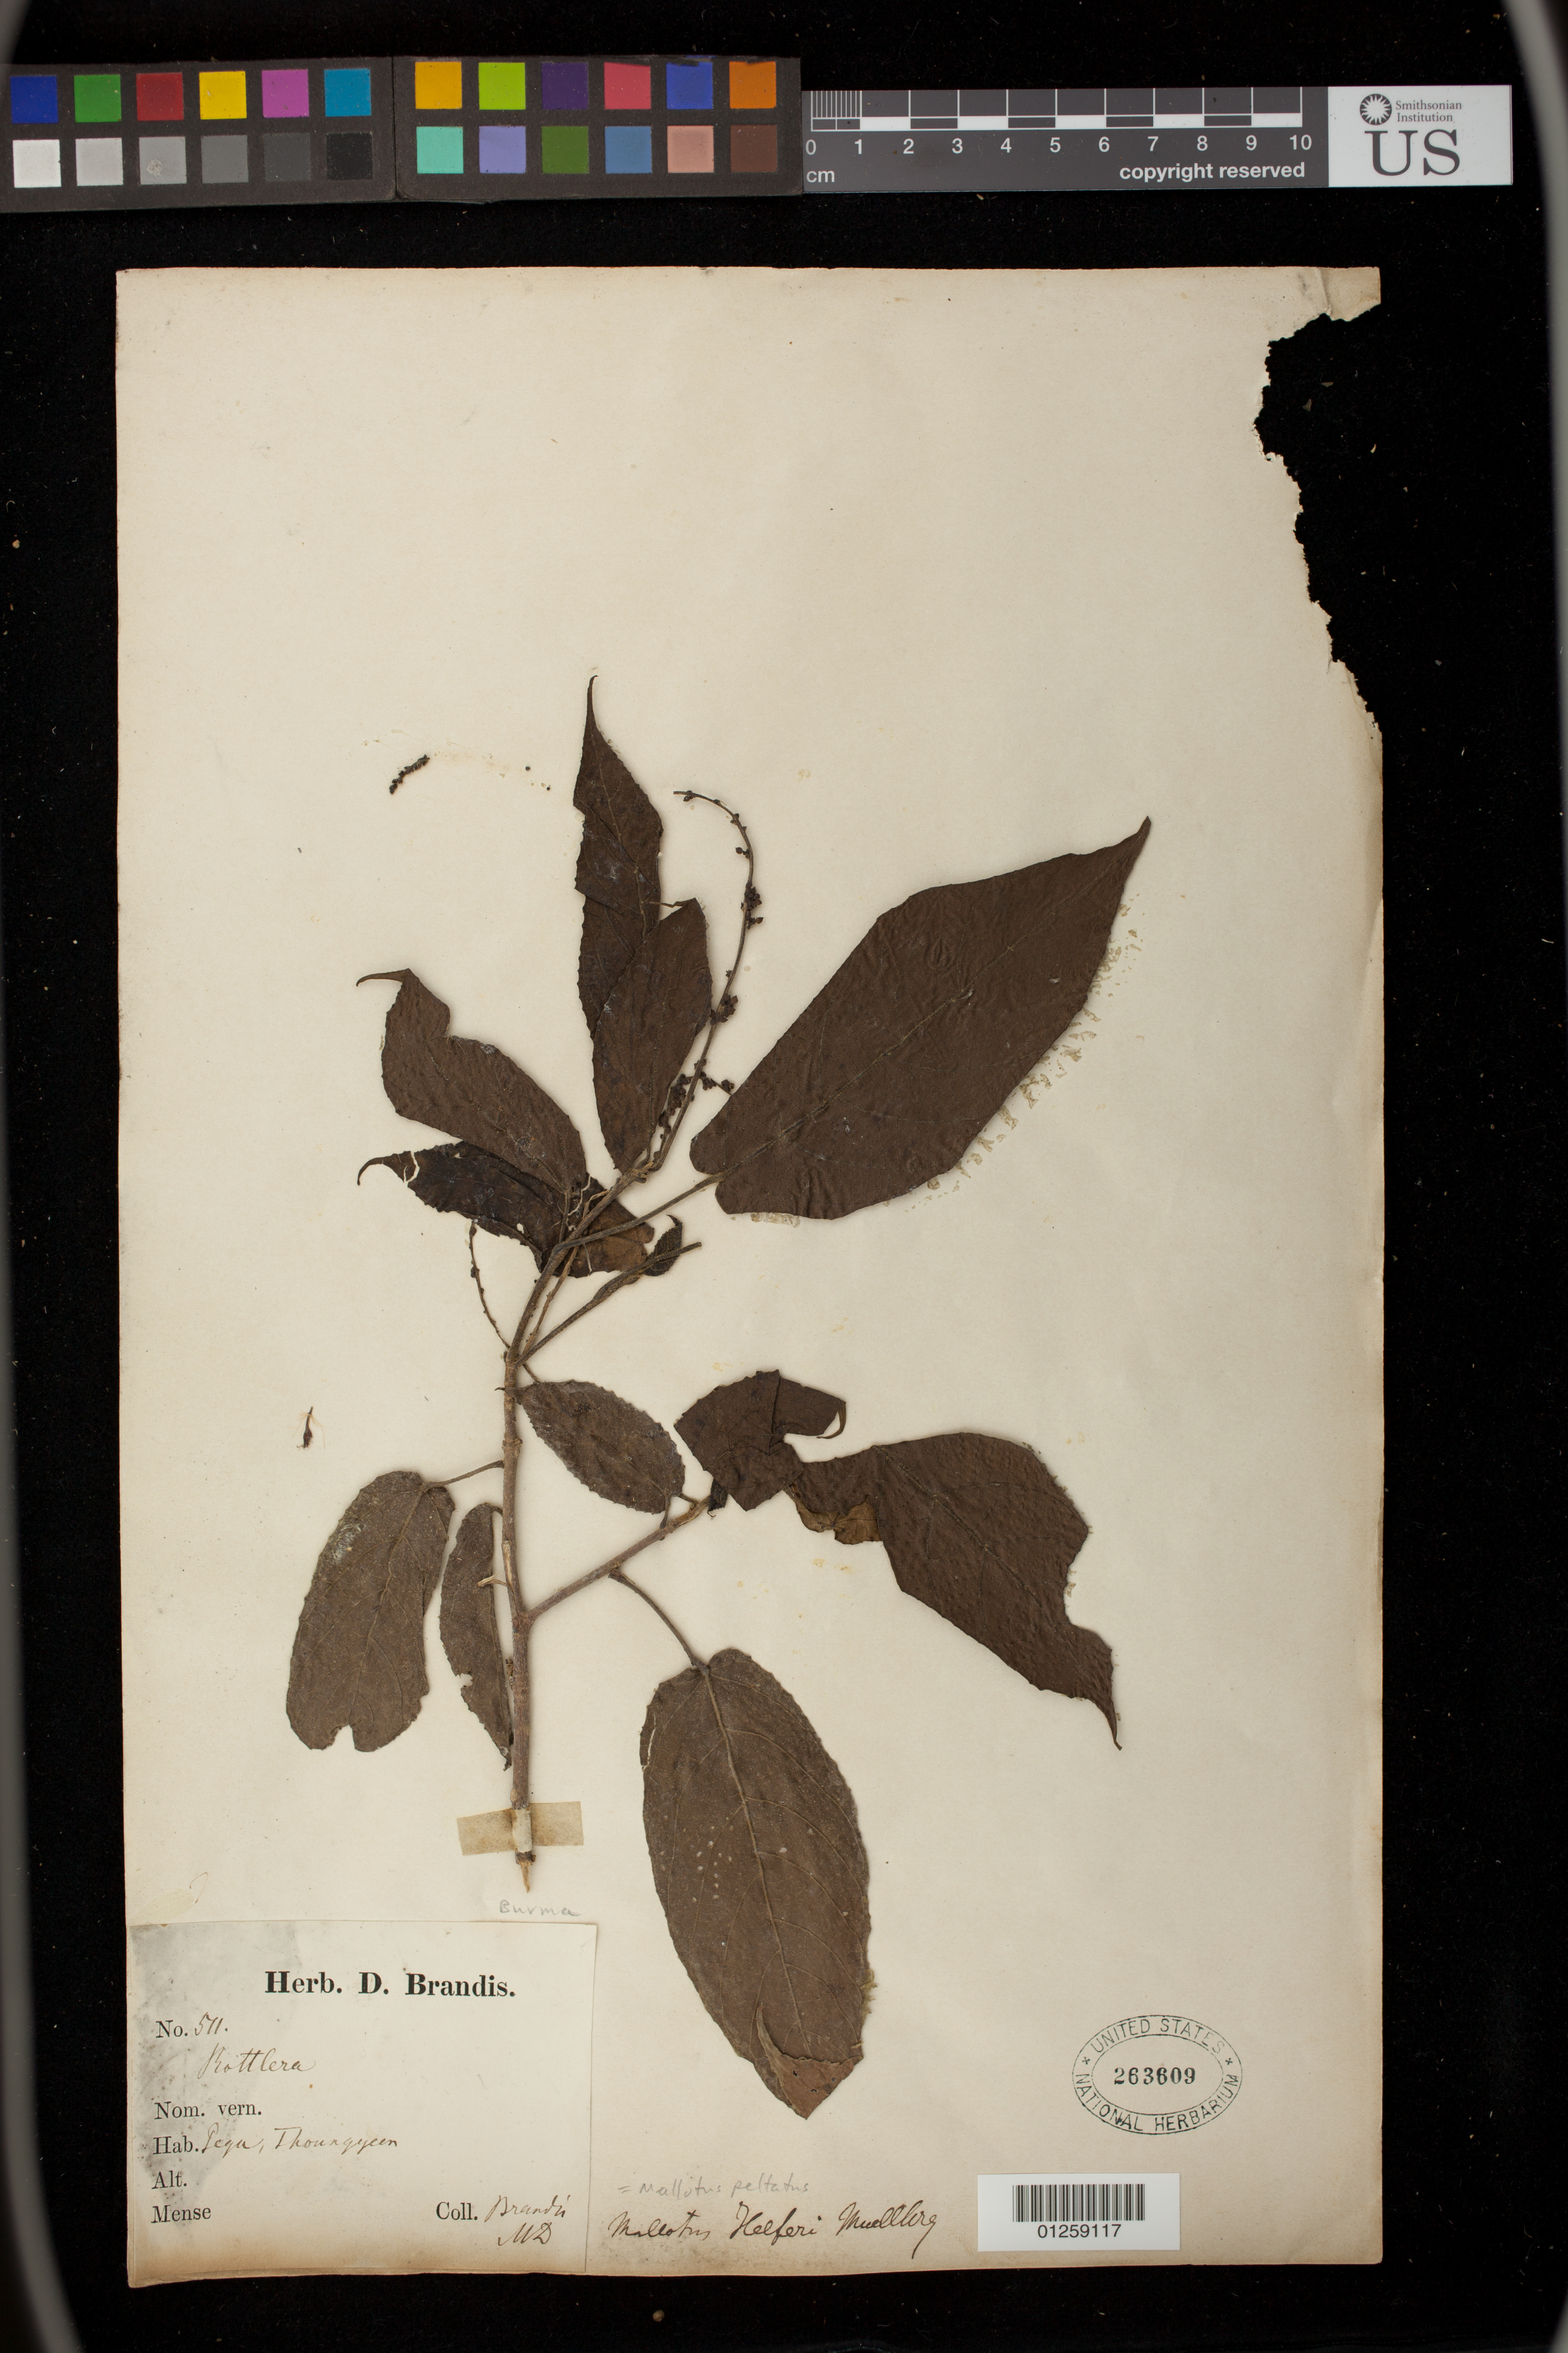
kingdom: Plantae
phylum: Tracheophyta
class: Magnoliopsida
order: Malpighiales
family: Euphorbiaceae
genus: Mallotus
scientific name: Mallotus peltatus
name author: (Geiseler) Müll. Arg.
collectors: D. Brandis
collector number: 511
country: Myanmar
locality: Thoungyeen, Pega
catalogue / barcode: US 263609